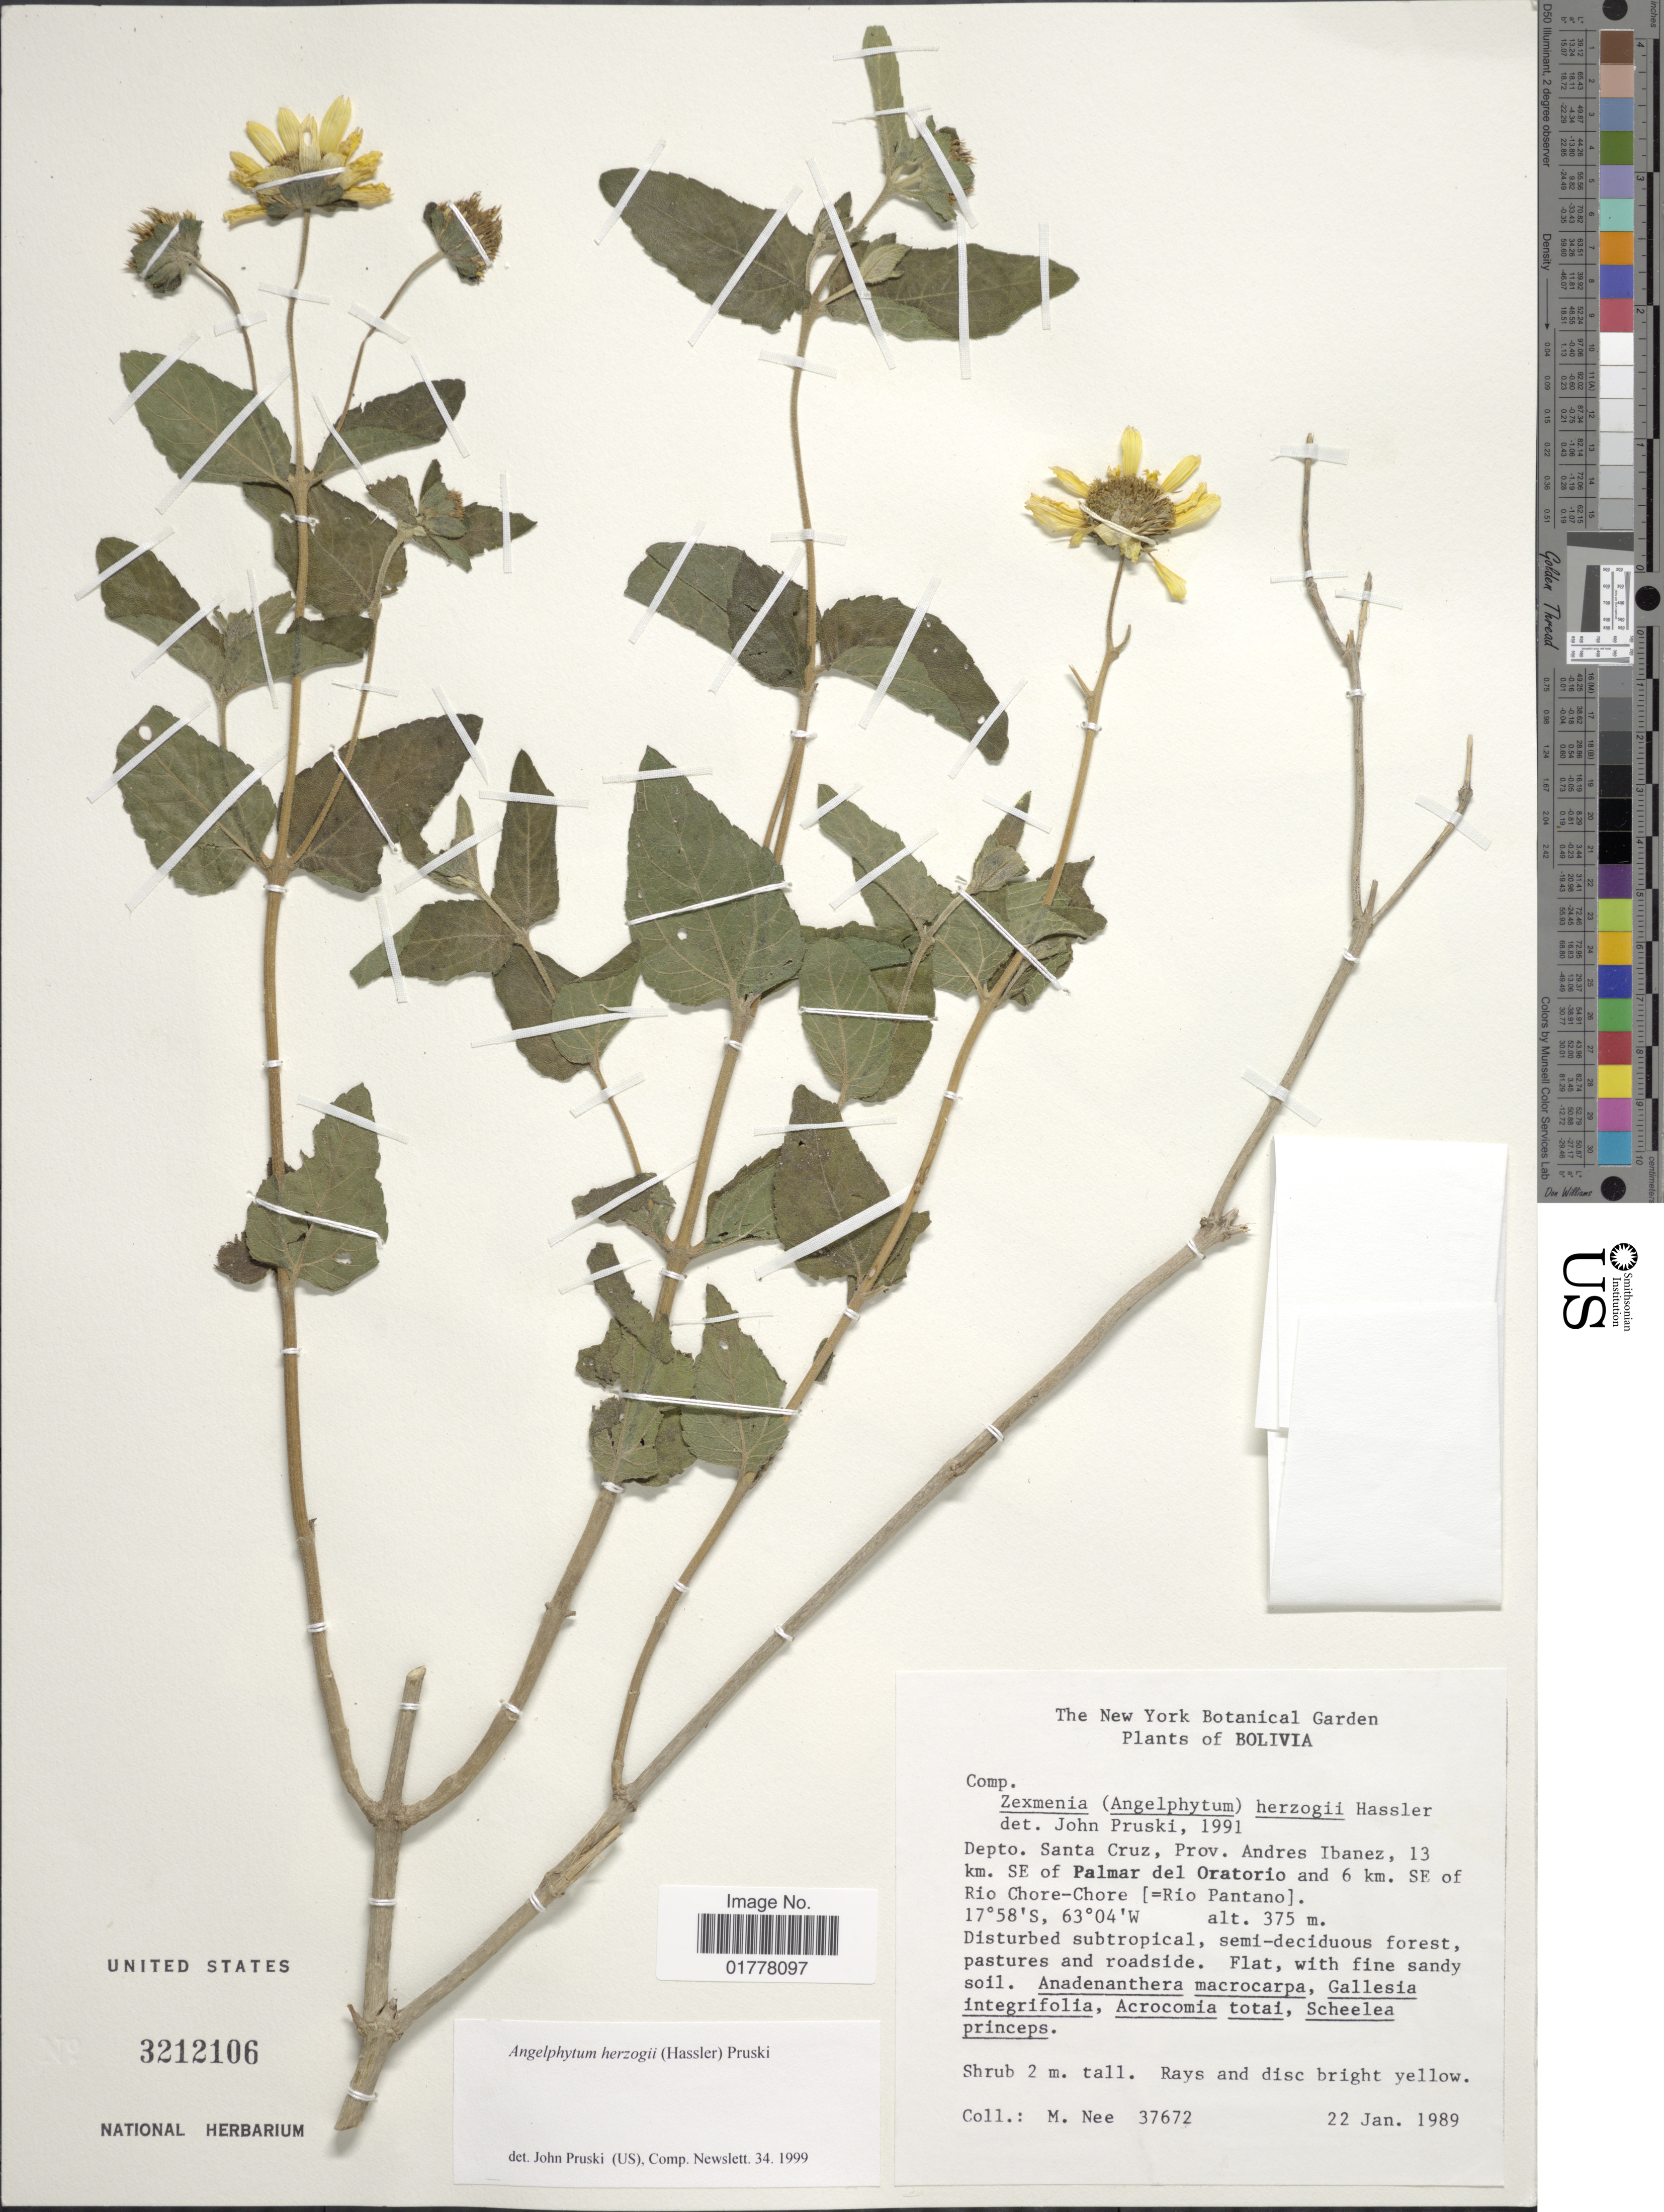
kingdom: Plantae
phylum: Tracheophyta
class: Magnoliopsida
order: Asterales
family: Asteraceae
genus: Angelphytum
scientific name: Angelphytum hertzogii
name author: (Hassl.) Pruski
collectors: M. Nee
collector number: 37672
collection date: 1989-01-22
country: Bolivia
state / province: Santa Cruz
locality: Depto. Santa Cruz, Prov. Andres Ibanez, 13 km. SE of Palmar del Oratorio and 6 km. SE of Rio Chore-Chore [=Rio Pantano]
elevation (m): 375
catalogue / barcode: US 3212106